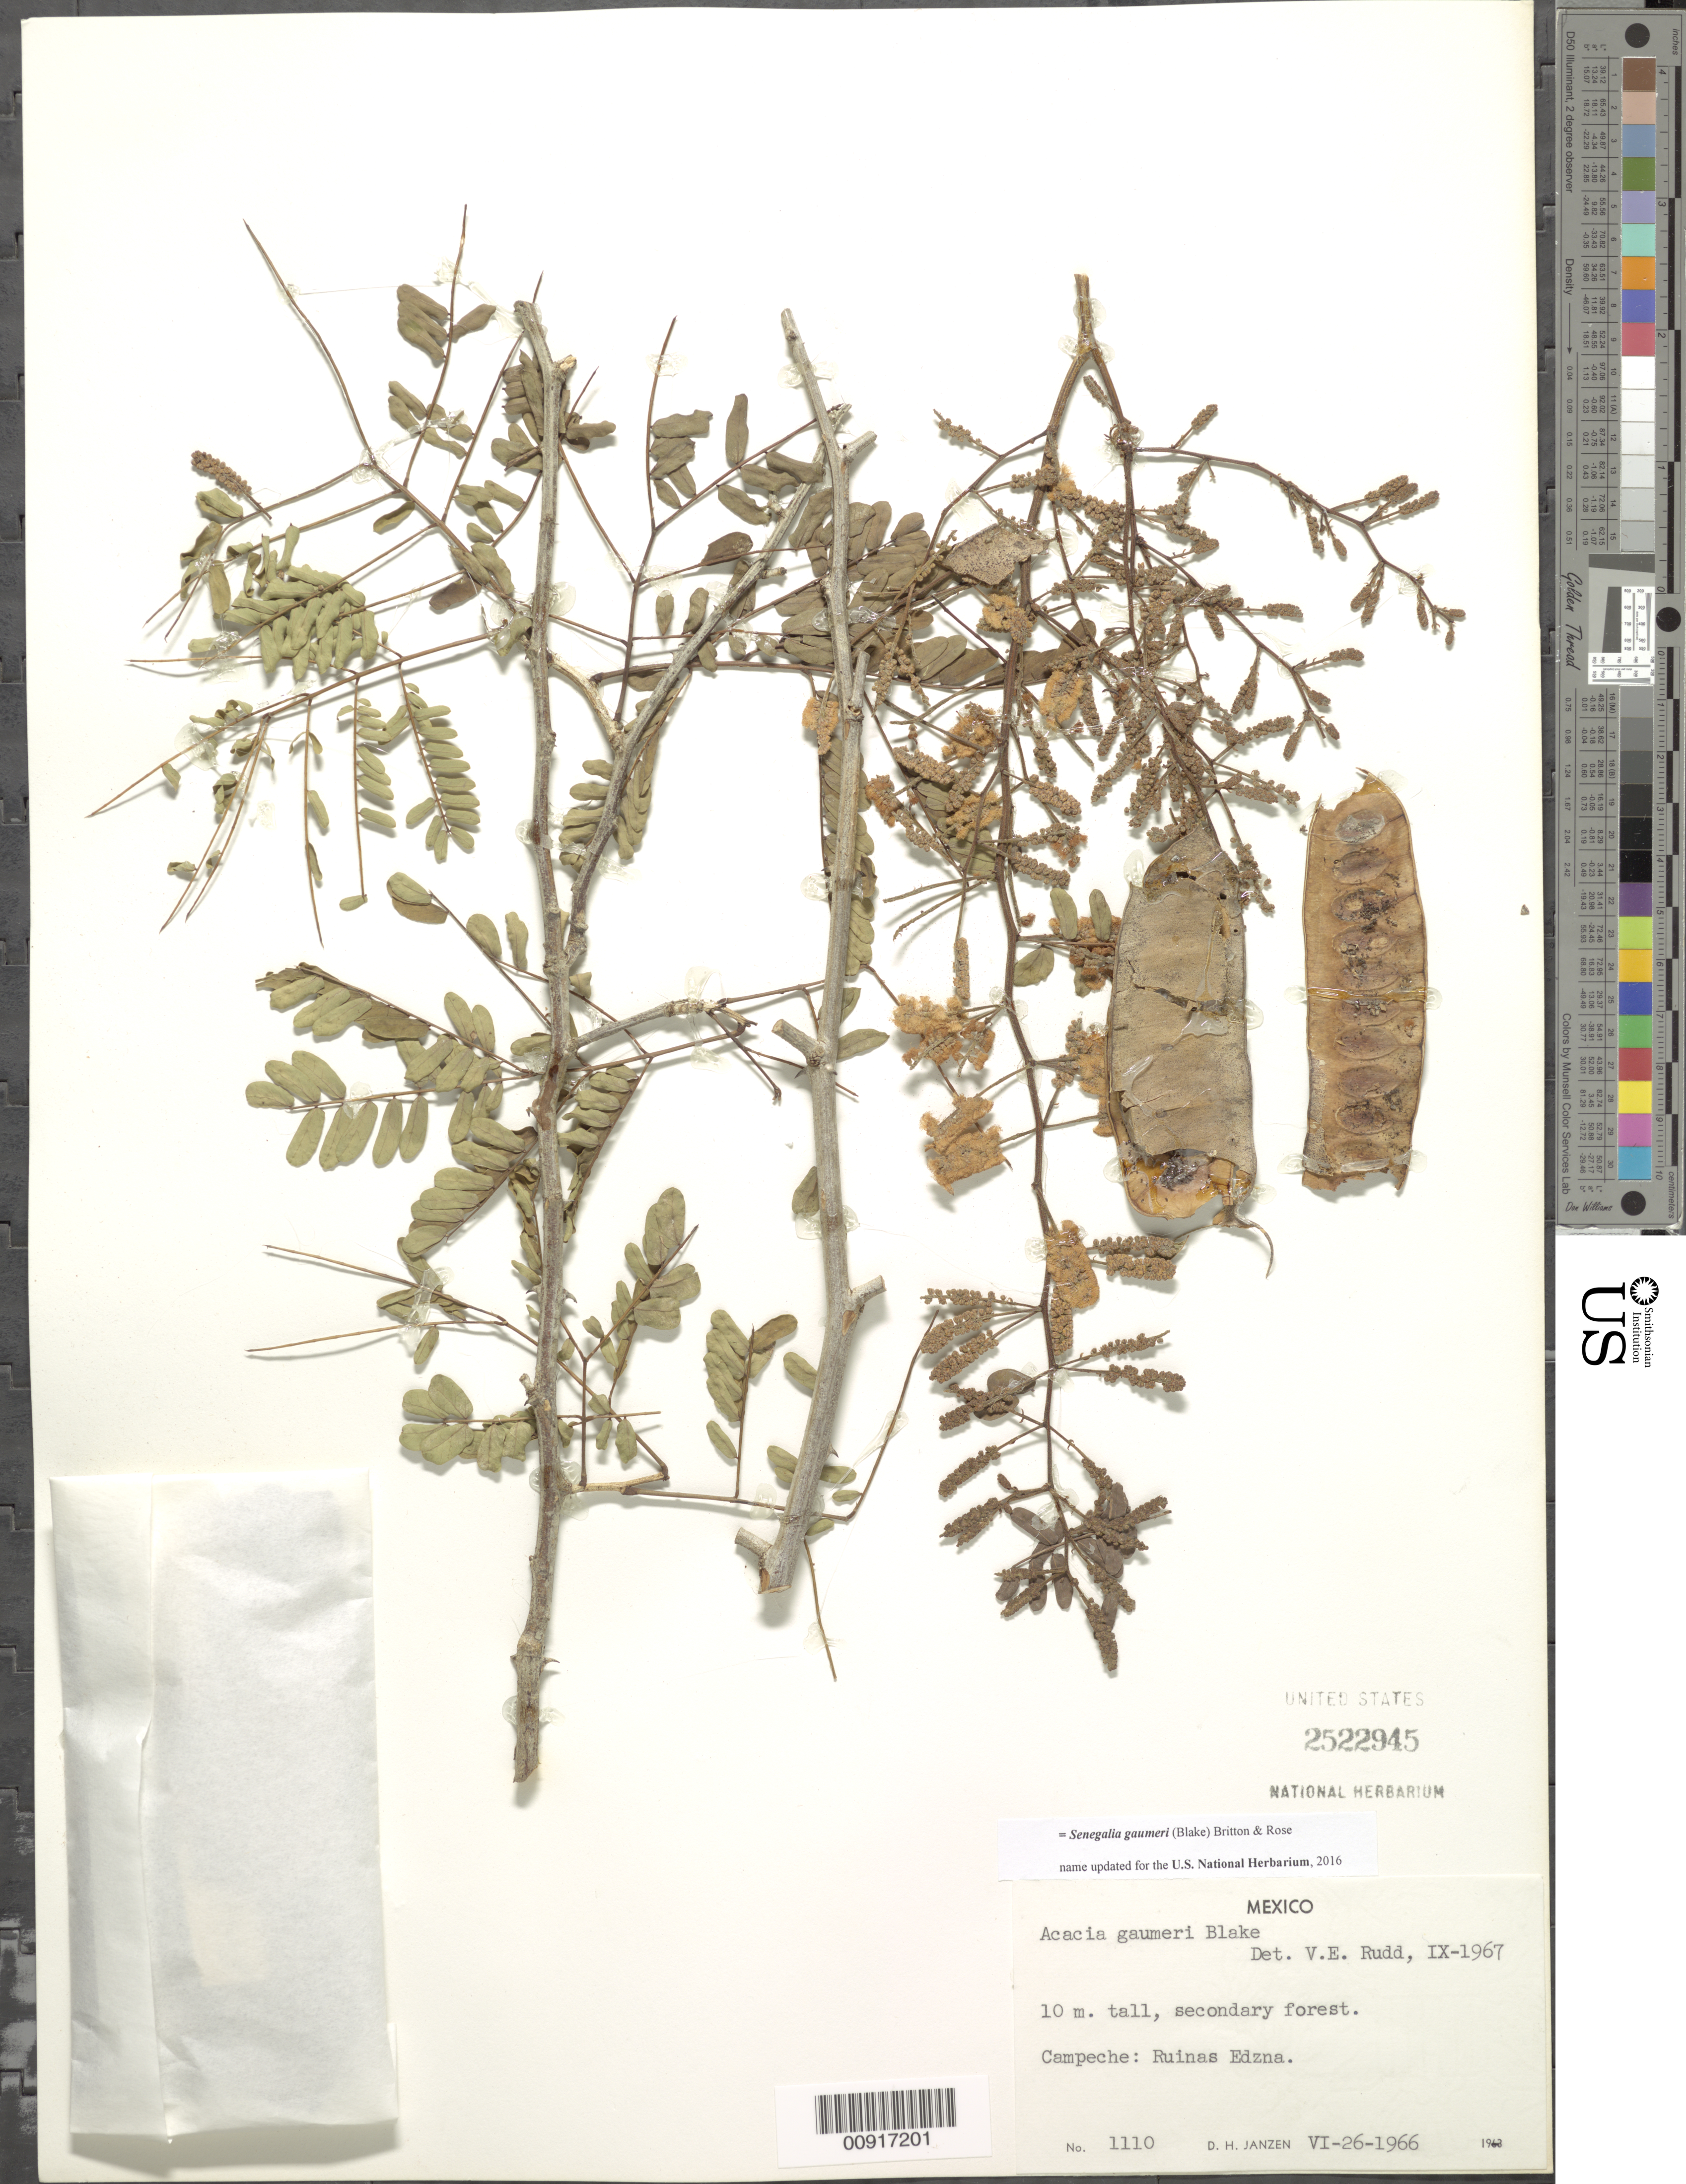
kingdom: Plantae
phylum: Tracheophyta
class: Magnoliopsida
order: Fabales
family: Fabaceae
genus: Senegalia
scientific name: Senegalia gaumeri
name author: (S.F. Blake) Britton & Rose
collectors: D. Janzen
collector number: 1110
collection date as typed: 26 Jun 1966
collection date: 1966-06-26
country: Mexico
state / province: Campeche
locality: Campeche: Ruinas Edzna.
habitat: Secondary forest.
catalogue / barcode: US 2522945